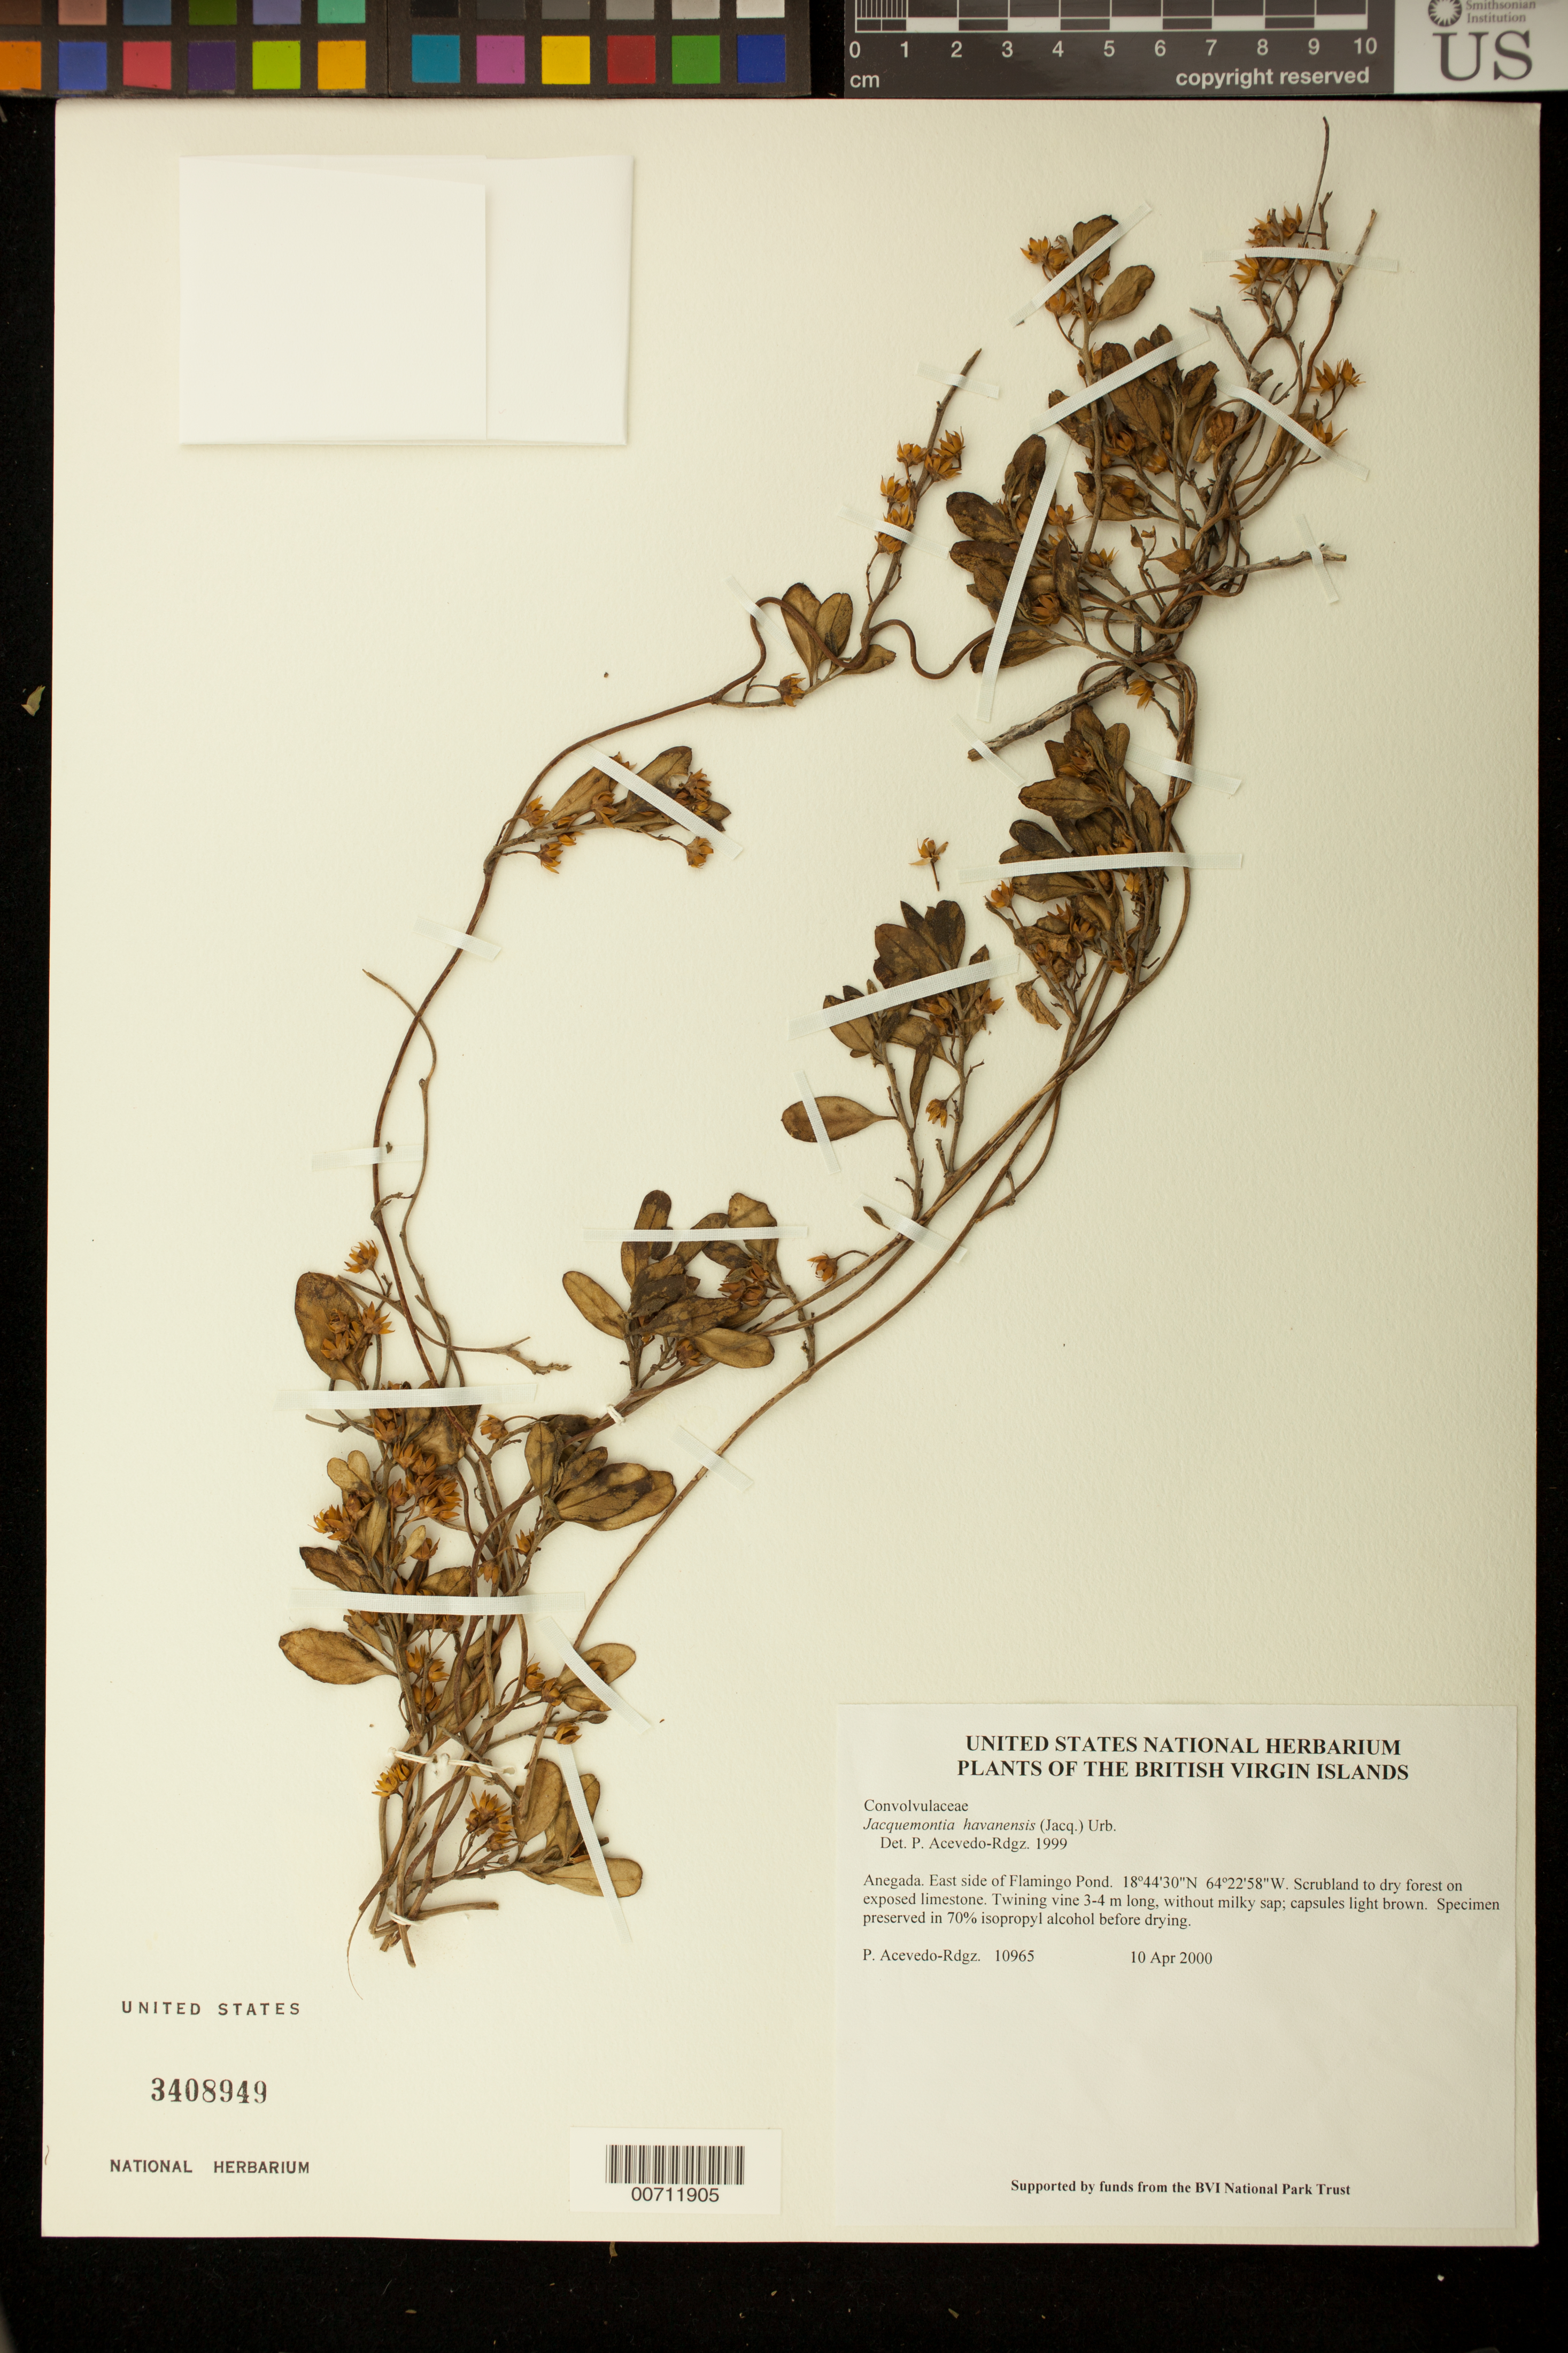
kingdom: Plantae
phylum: Tracheophyta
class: Magnoliopsida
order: Solanales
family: Convolvulaceae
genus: Jacquemontia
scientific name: Jacquemontia havanensis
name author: (Jacq.) Urb.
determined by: Acevedo-Rodríguez, P., (BOT), Smithsonian Institution - National Museum of Natural History (UNITED STATES)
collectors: P. Acevedo-Rodr.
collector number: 10965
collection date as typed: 10 Apr 2000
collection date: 2000-04-10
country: British Virgin Islands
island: Anegada I.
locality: East side of Flamingo Pond.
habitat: Scrubland to dry forest on exposed limestone.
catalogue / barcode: US 3408949